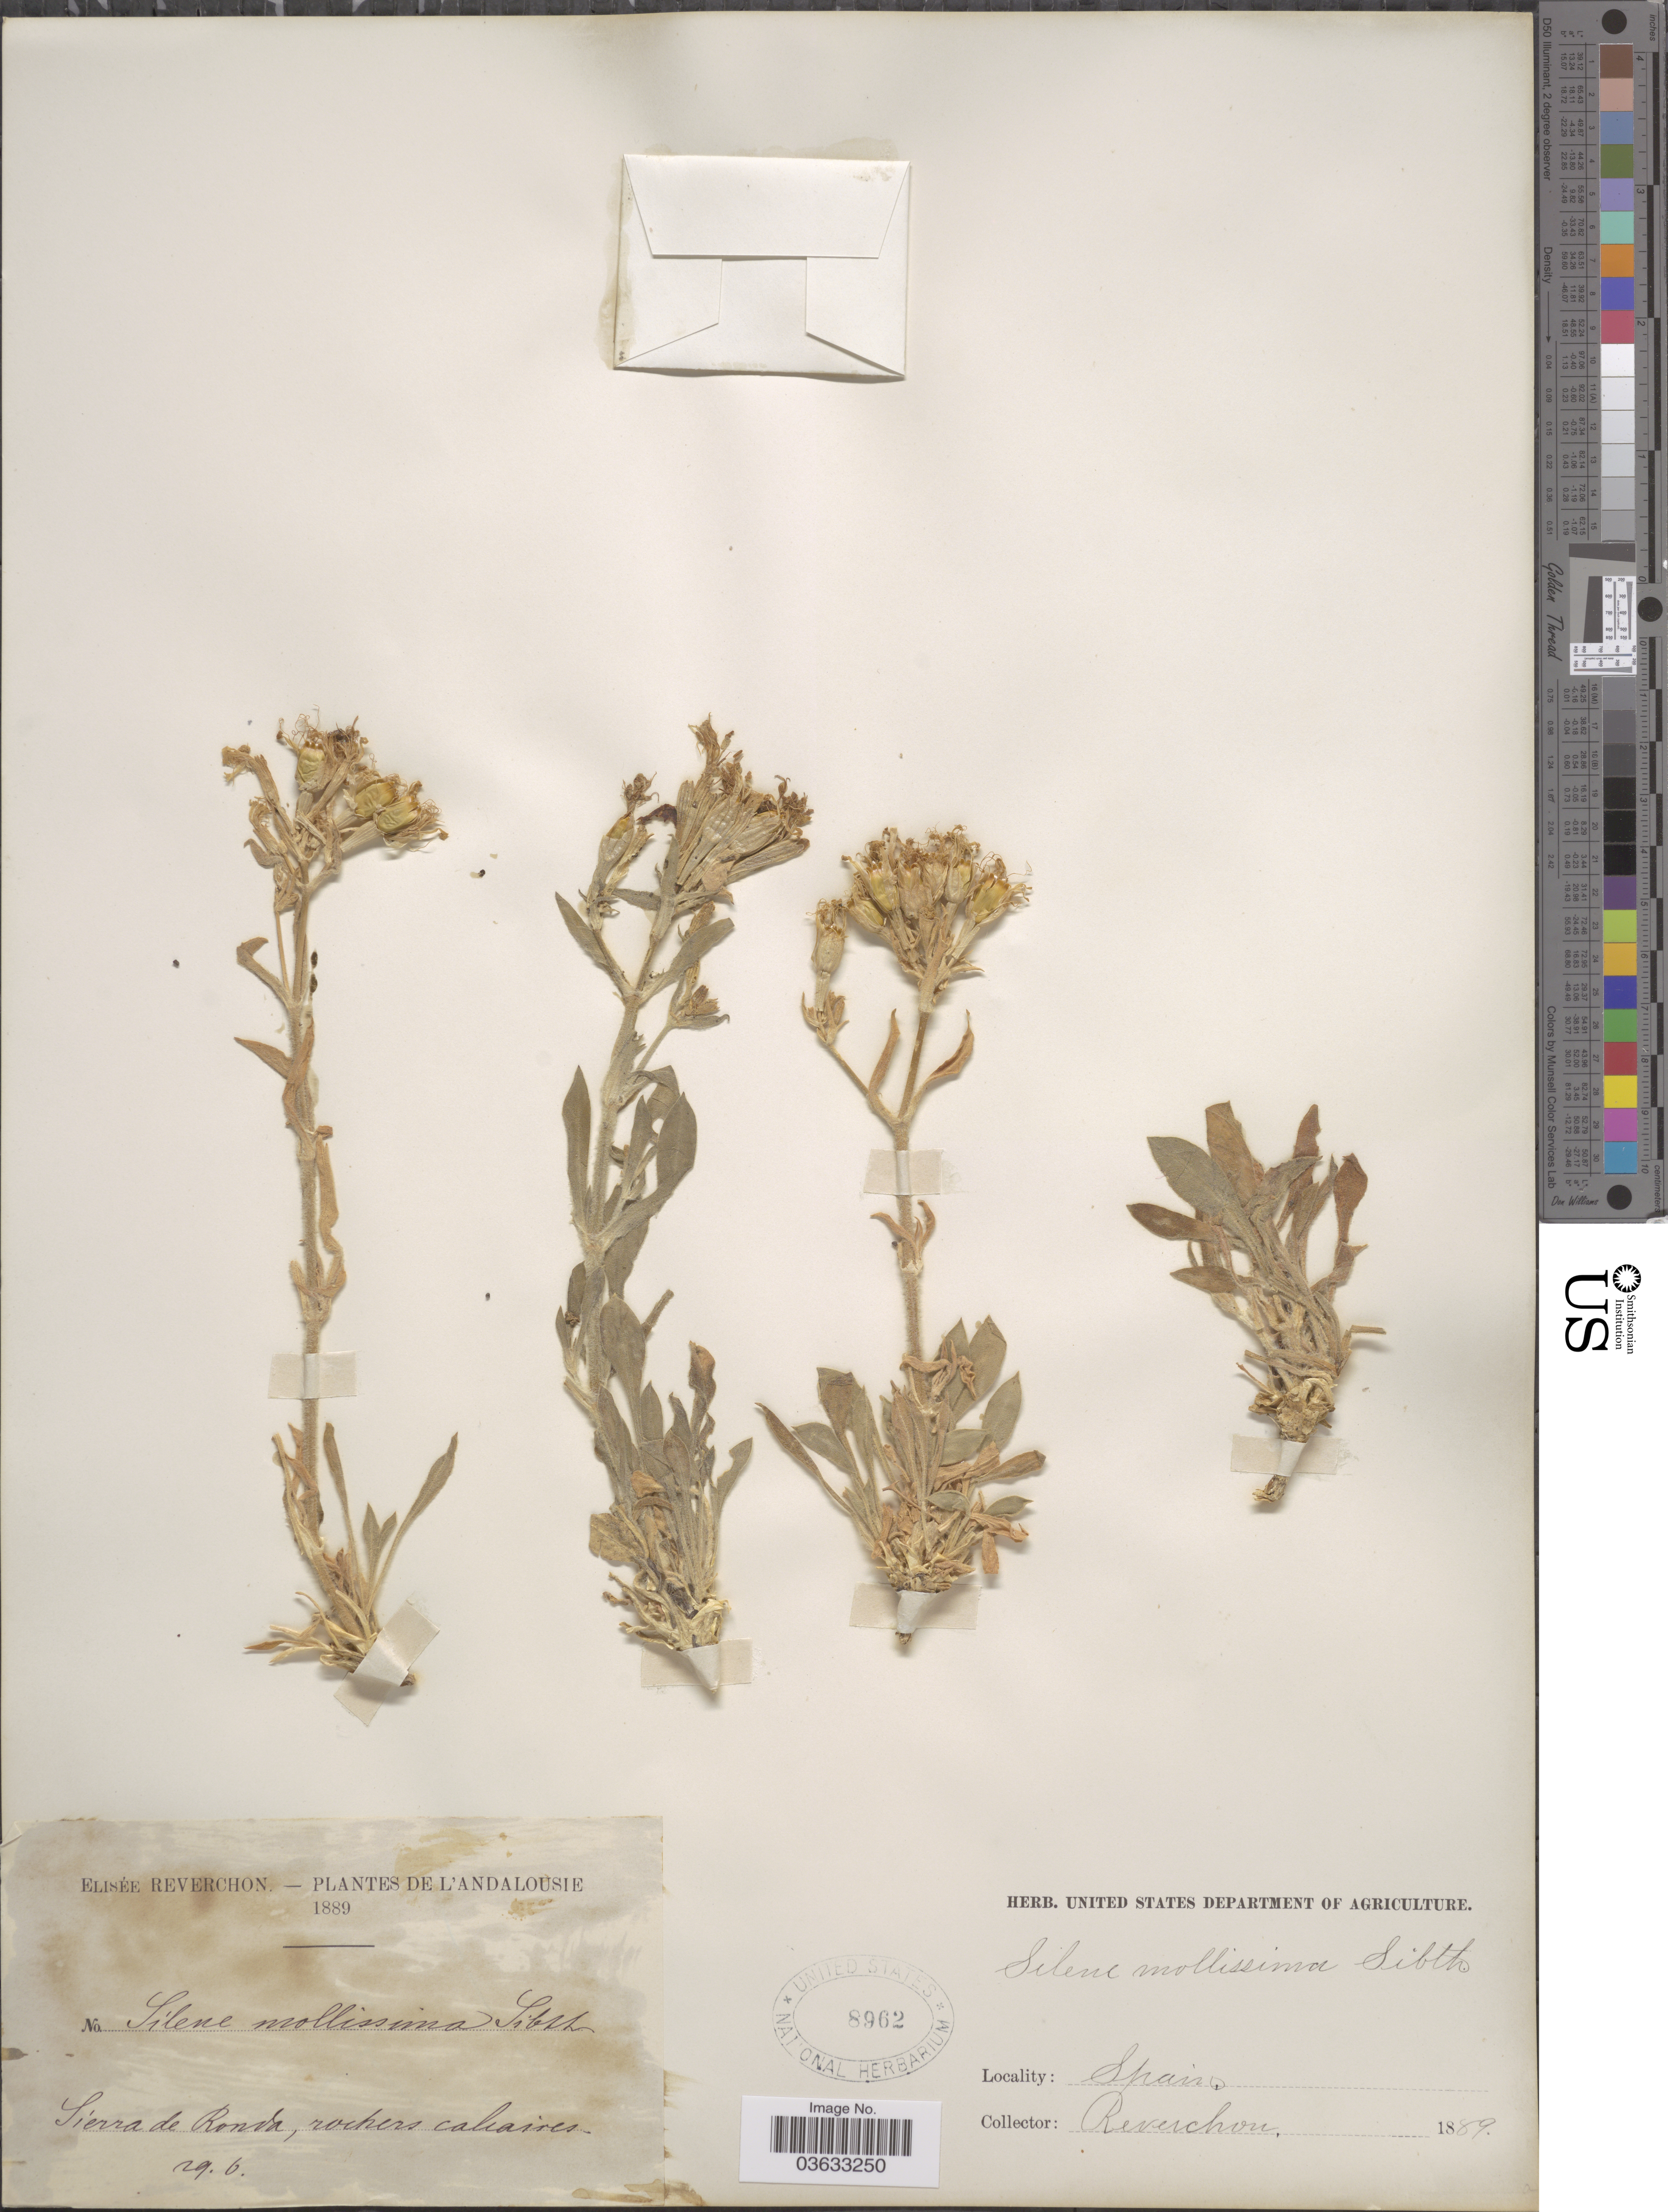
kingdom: Plantae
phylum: Tracheophyta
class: Magnoliopsida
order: Caryophyllales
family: Caryophyllaceae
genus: Silene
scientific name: Silene mollissima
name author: (L.) Pers.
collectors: E. Reverchon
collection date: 1889-06-29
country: Spain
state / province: Andalucía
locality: Andalousie. Sierra de Ronda, rochers calcaires.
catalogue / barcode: US 8962